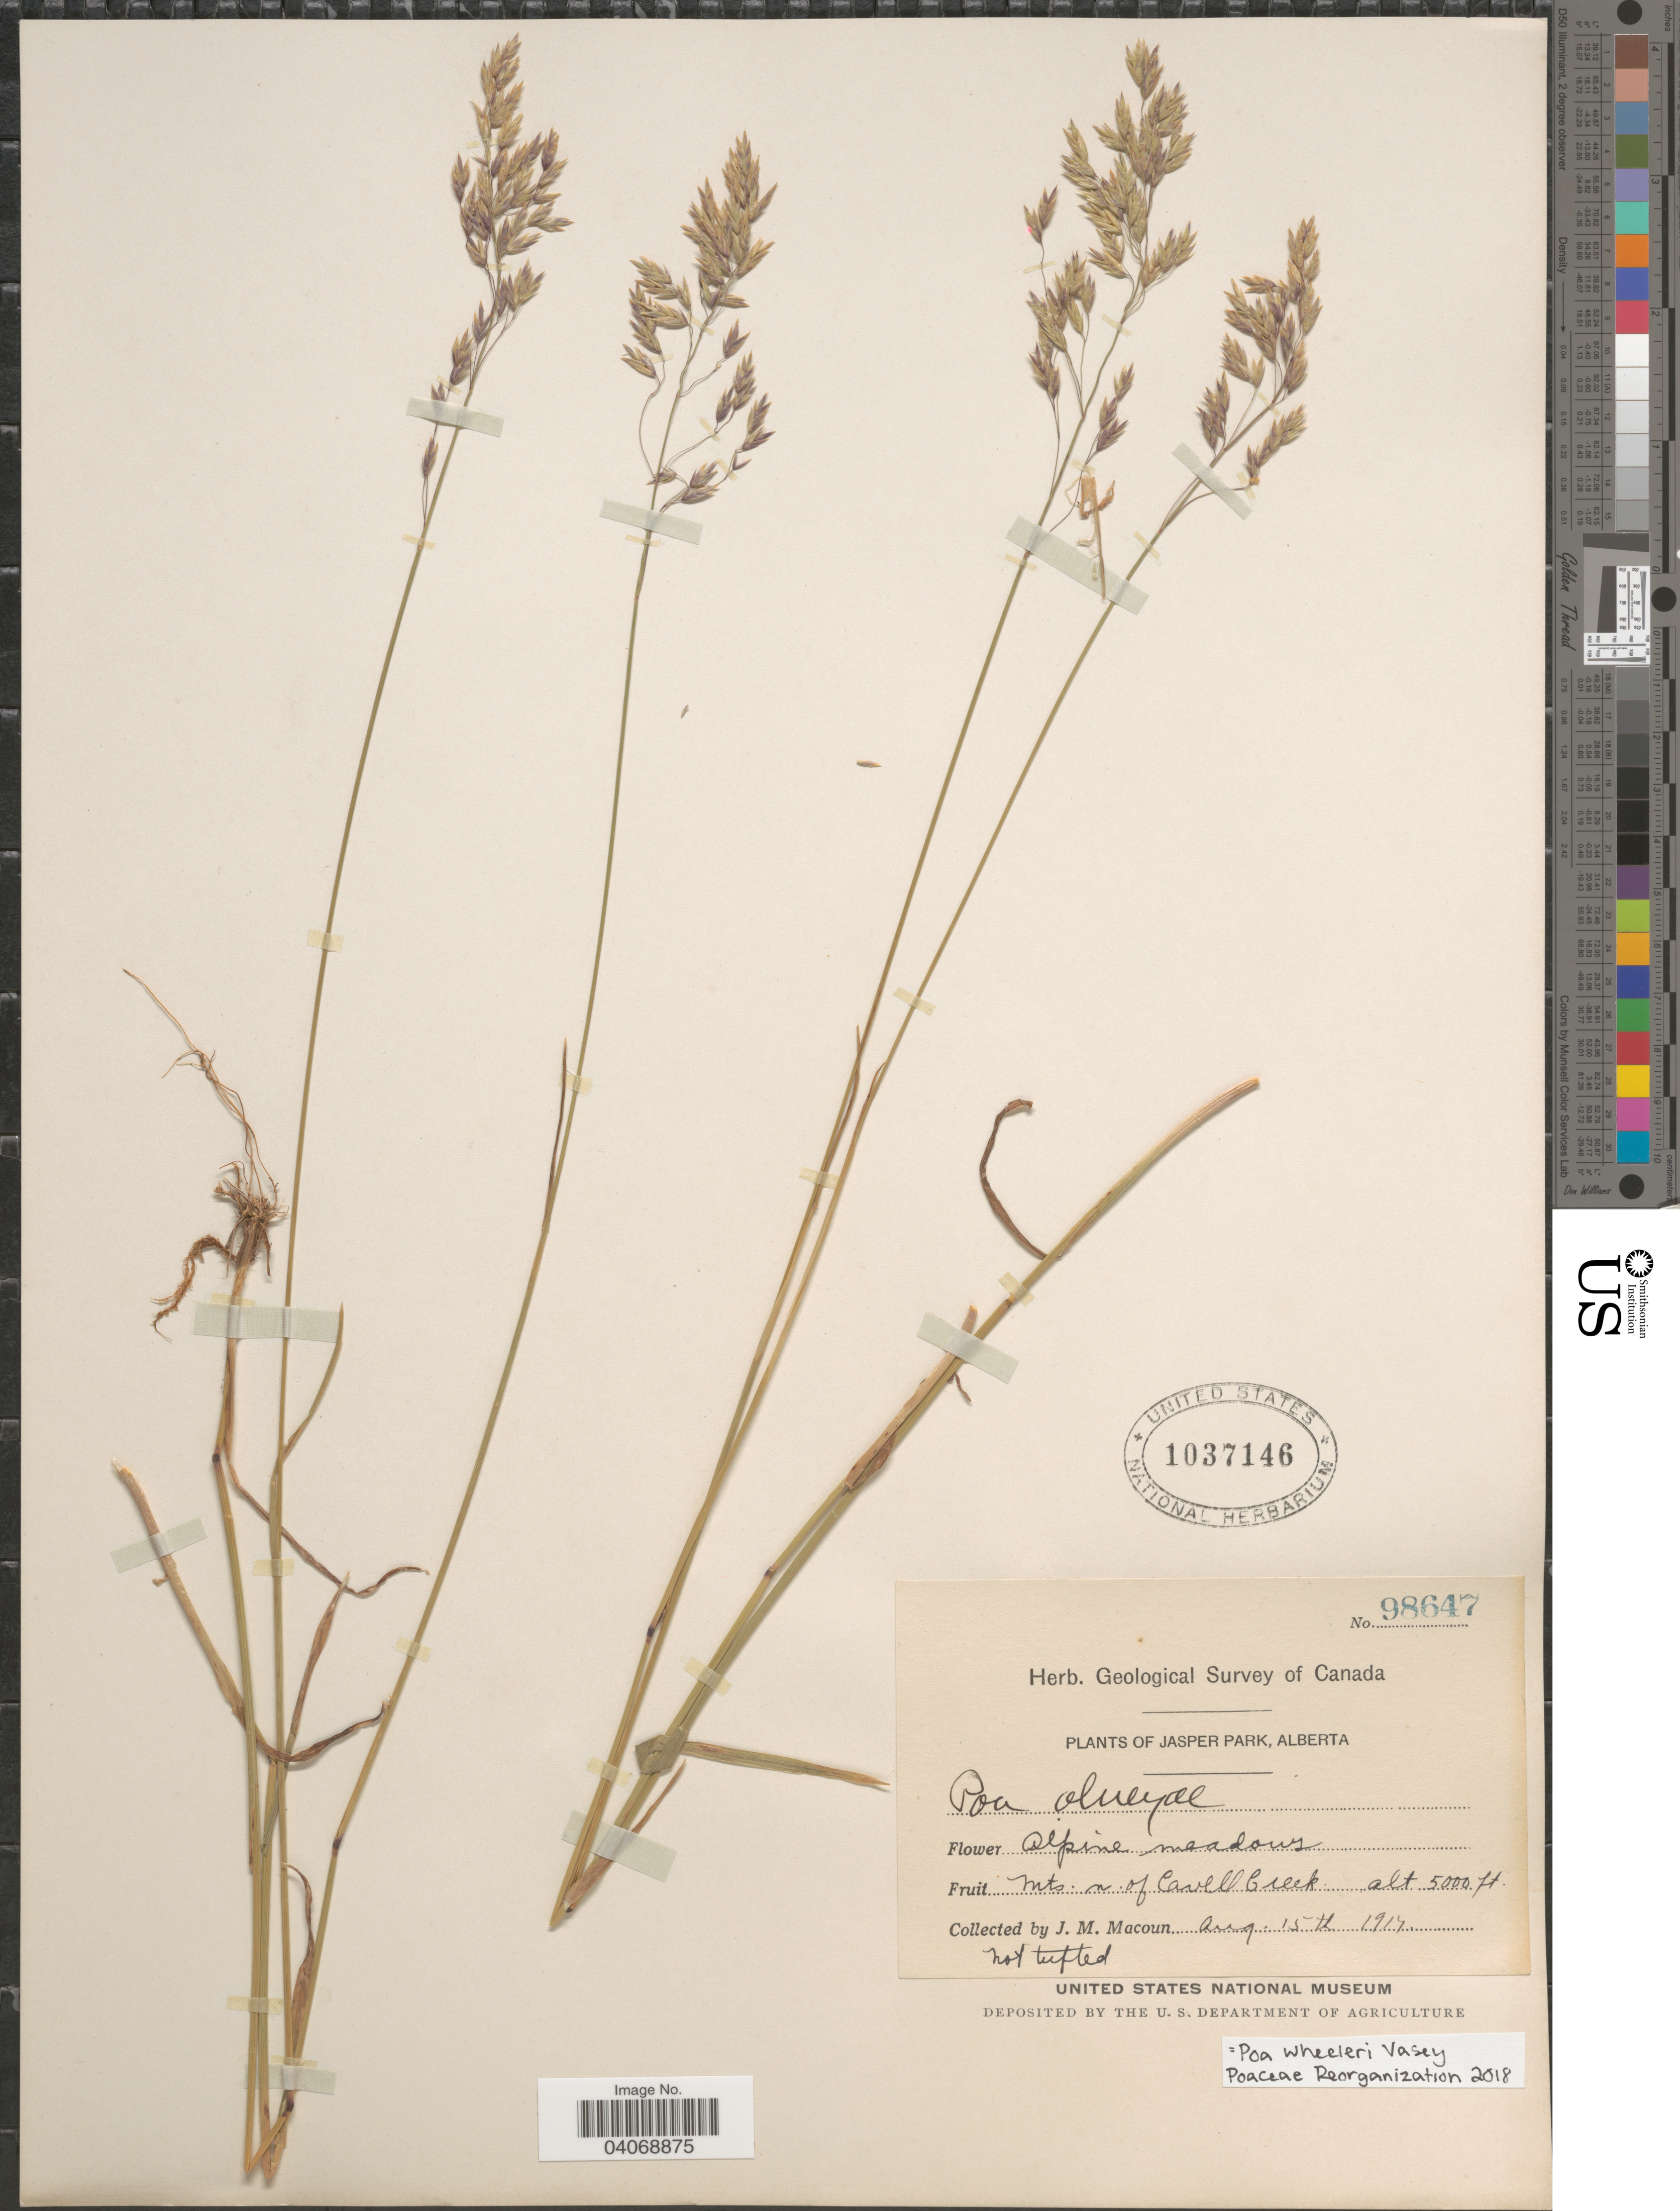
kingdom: Plantae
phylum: Tracheophyta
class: Liliopsida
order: Poales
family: Poaceae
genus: Poa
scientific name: Poa wheeleri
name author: Vasey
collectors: J. M. Macoun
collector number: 98647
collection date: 1917-08-15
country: Canada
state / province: Alberta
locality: Herb. Geological Survey of Canada. Jasper Park. Mts. n. of Cavell Creek.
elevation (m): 1524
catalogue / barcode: US 1037146